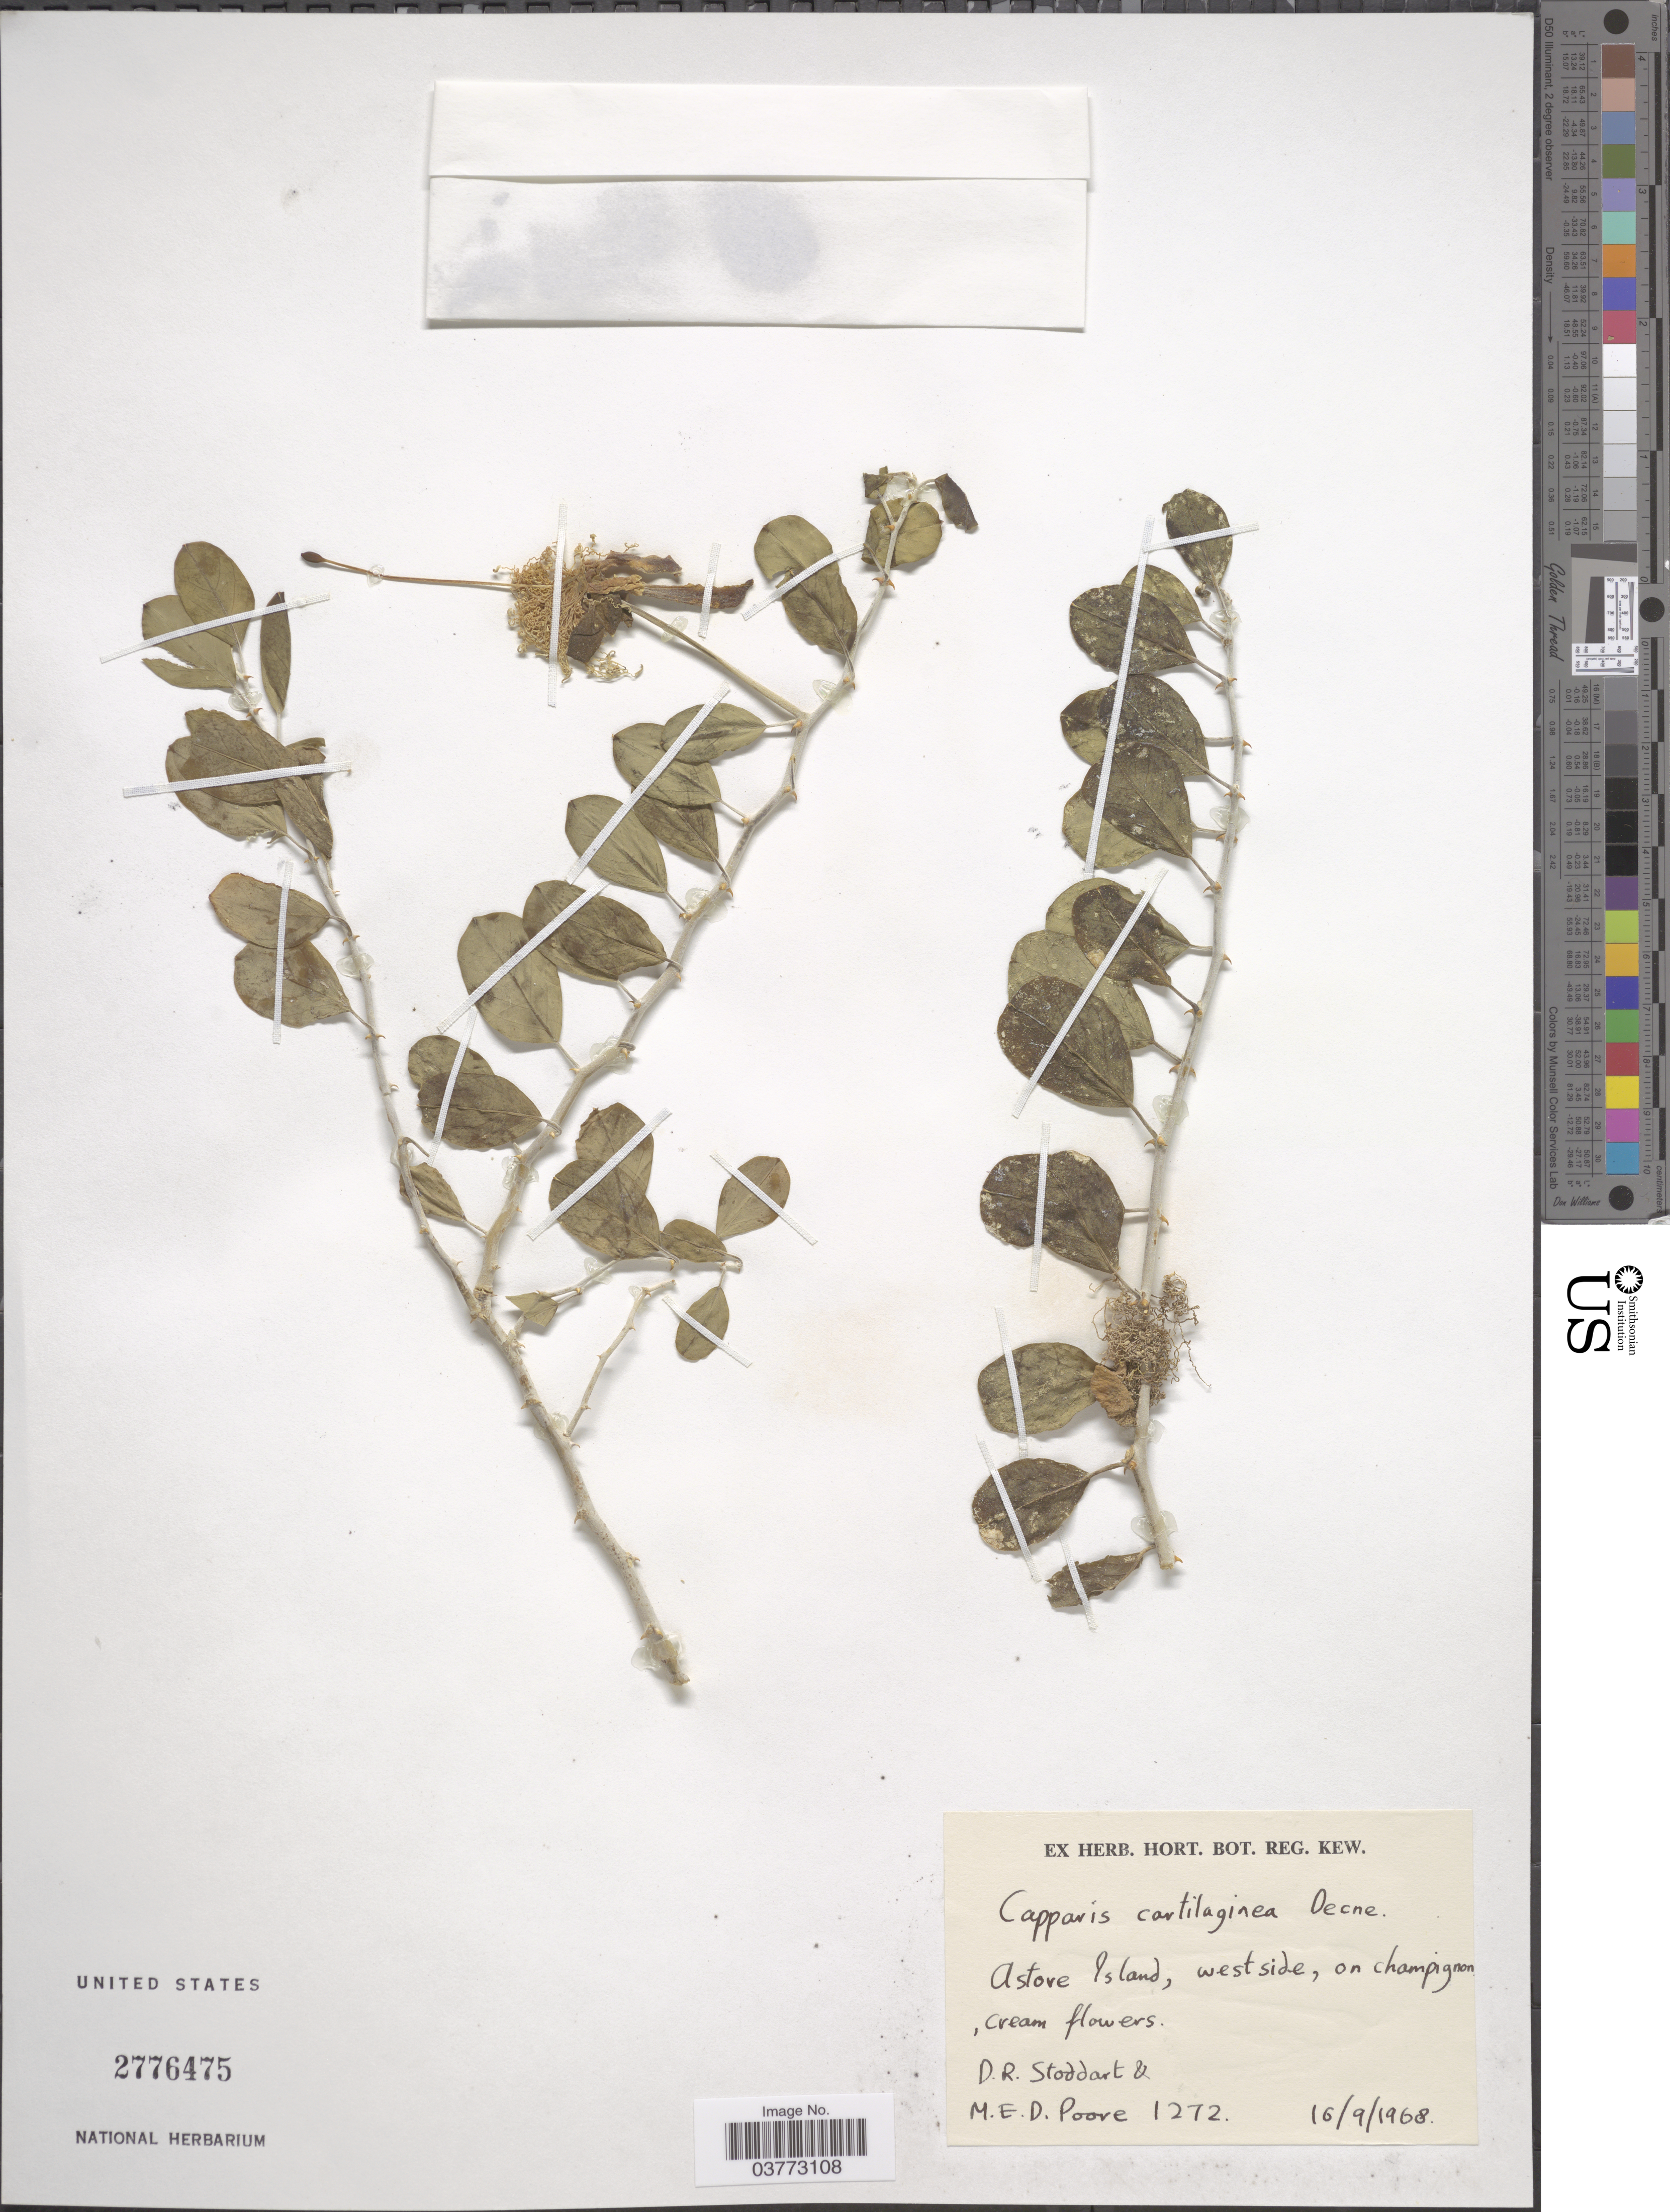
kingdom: Plantae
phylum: Tracheophyta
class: Magnoliopsida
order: Brassicales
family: Capparaceae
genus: Capparis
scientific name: Capparis cartilaginea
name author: Decne.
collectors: D. R. Stoddart & M. E. D. Poore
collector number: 1272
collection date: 1968-09-16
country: Seychelles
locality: Astove Island, west side.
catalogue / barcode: US 2776475